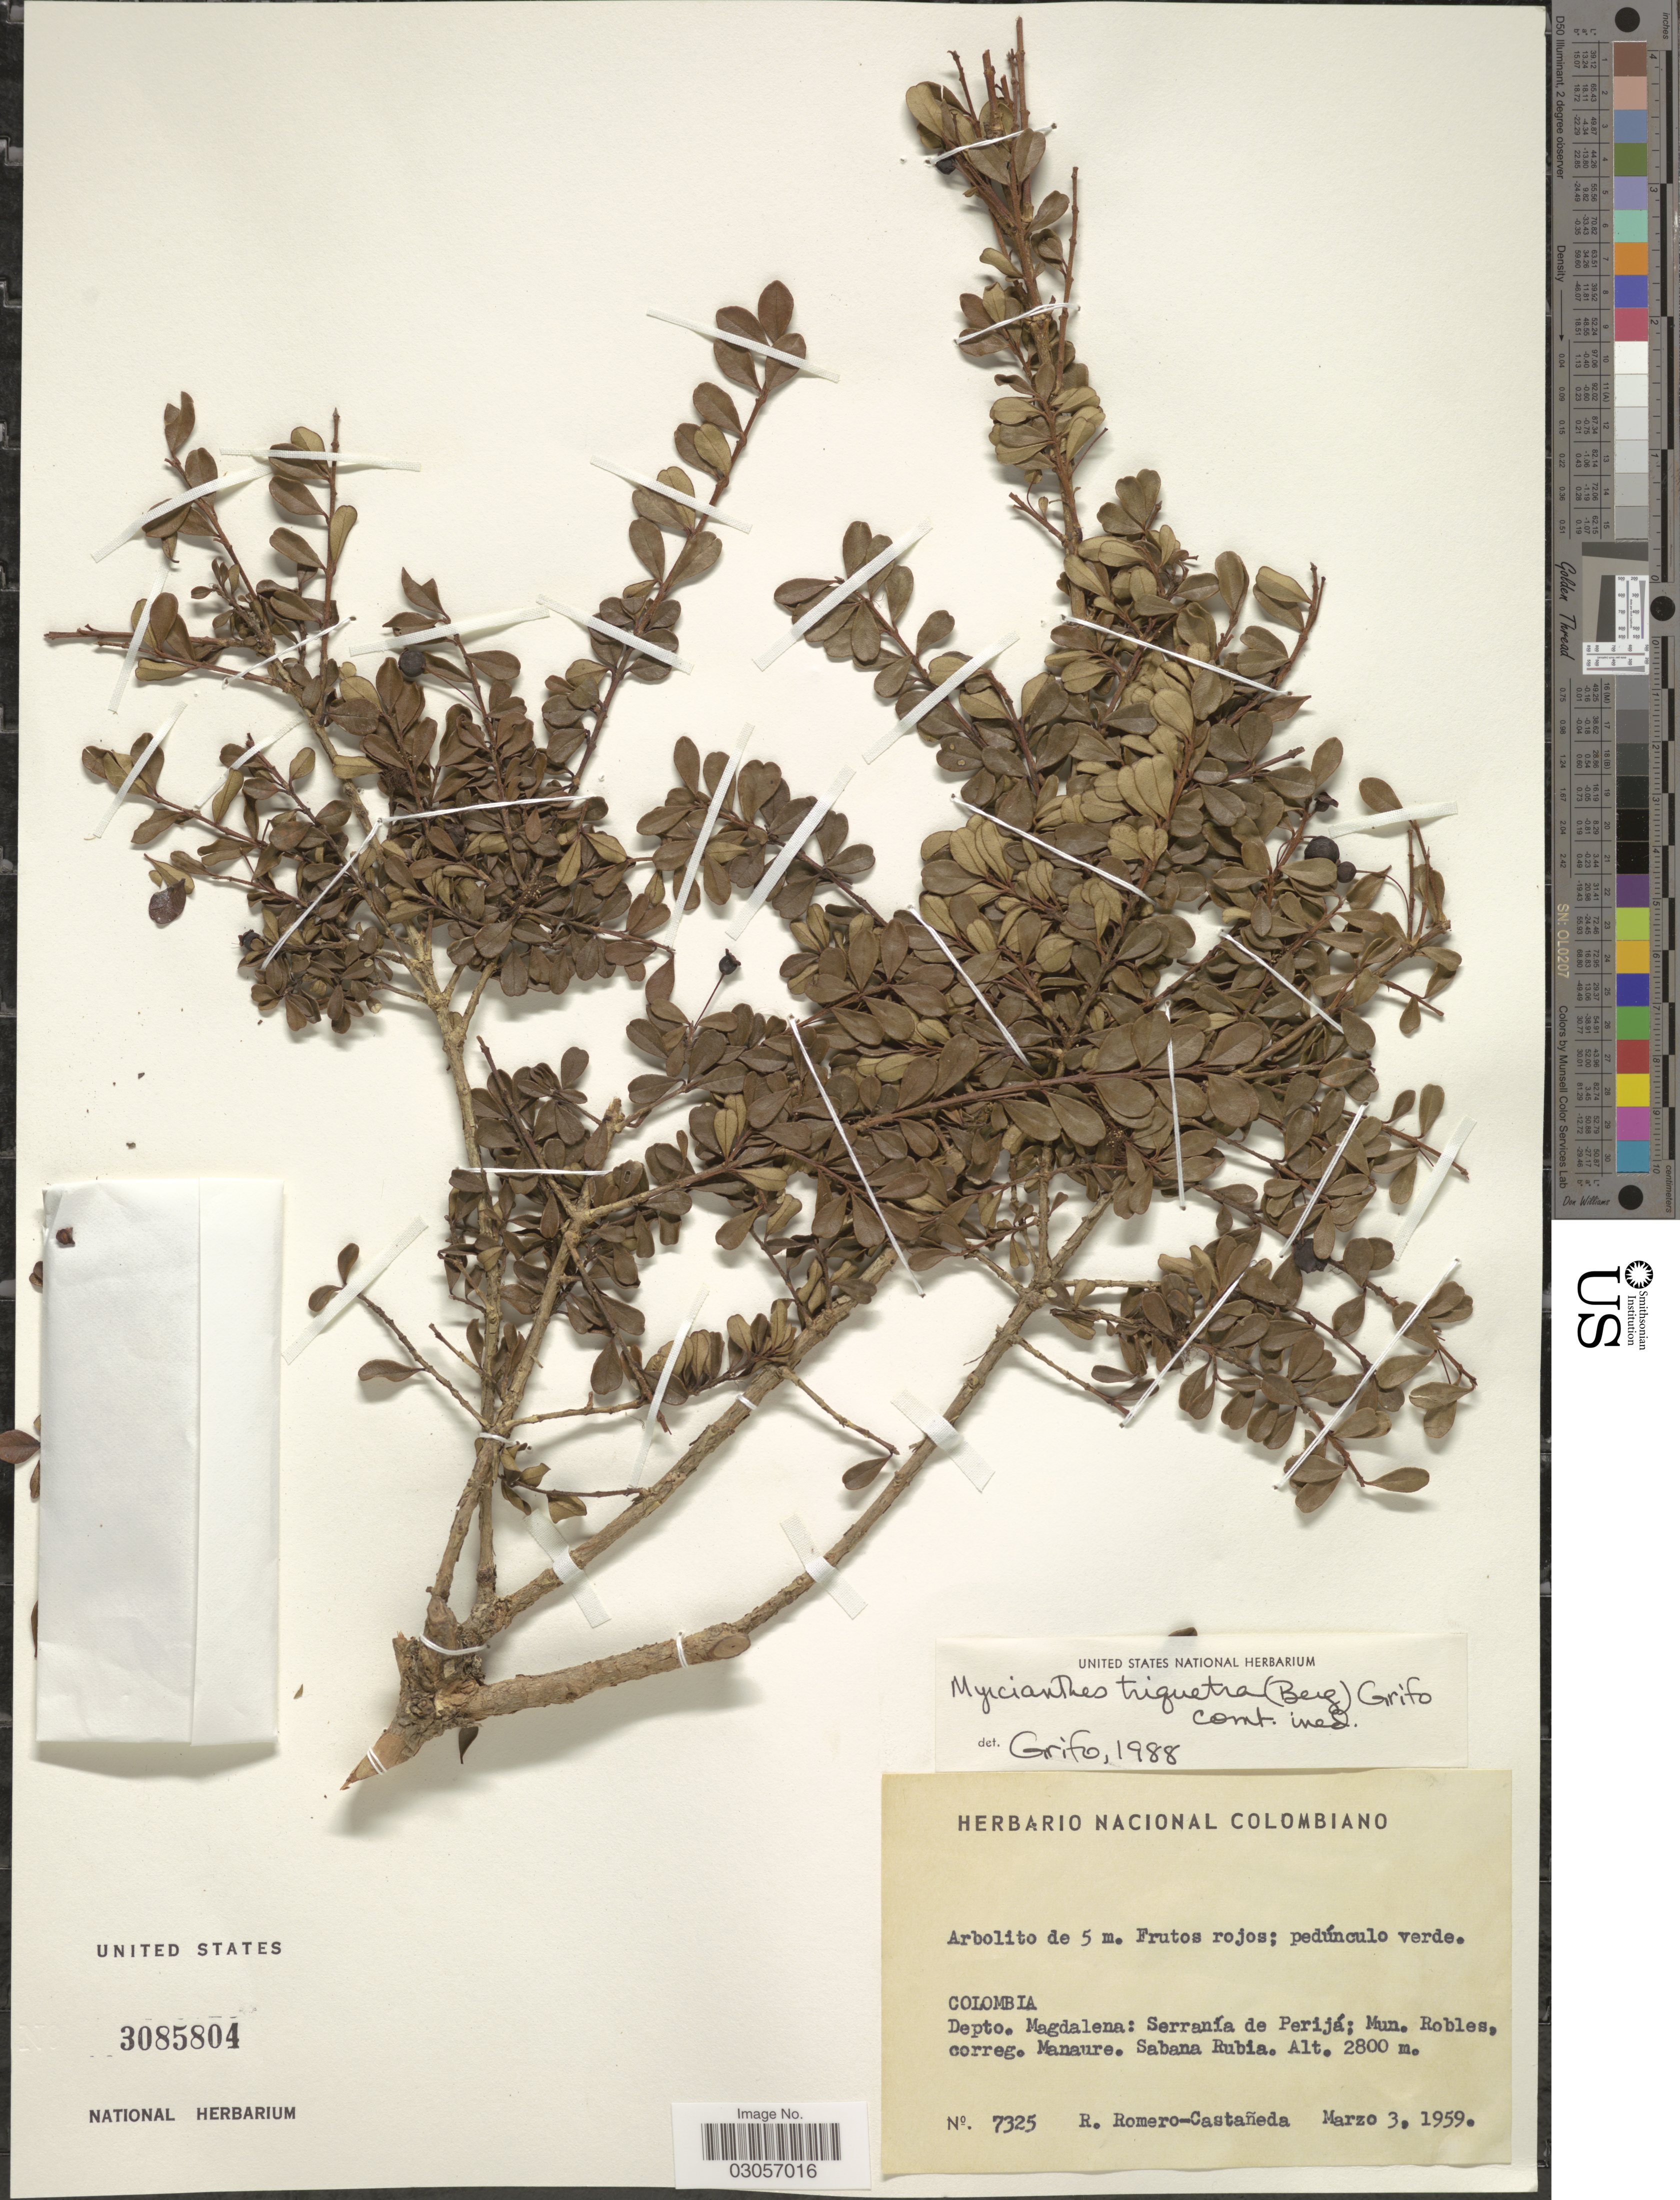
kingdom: Plantae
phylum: Tracheophyta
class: Magnoliopsida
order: Myrtales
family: Myrtaceae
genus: Myrcianthes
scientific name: Myrcianthes myrsinoides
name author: (Kunth) Grifo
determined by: Parra-O, Carlos A., Instituto de Ciencias Naturales - Universidad Nacional de Colombia (COLOMBIA)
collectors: R. Romero Castañeda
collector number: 7325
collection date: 1959-03-03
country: Colombia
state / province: Magdalena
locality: Depto. Magdalena: Serranía de Perijá; Mun. Robles, correg. Manaure. Sabana Rubia.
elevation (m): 2800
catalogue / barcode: US 3085804